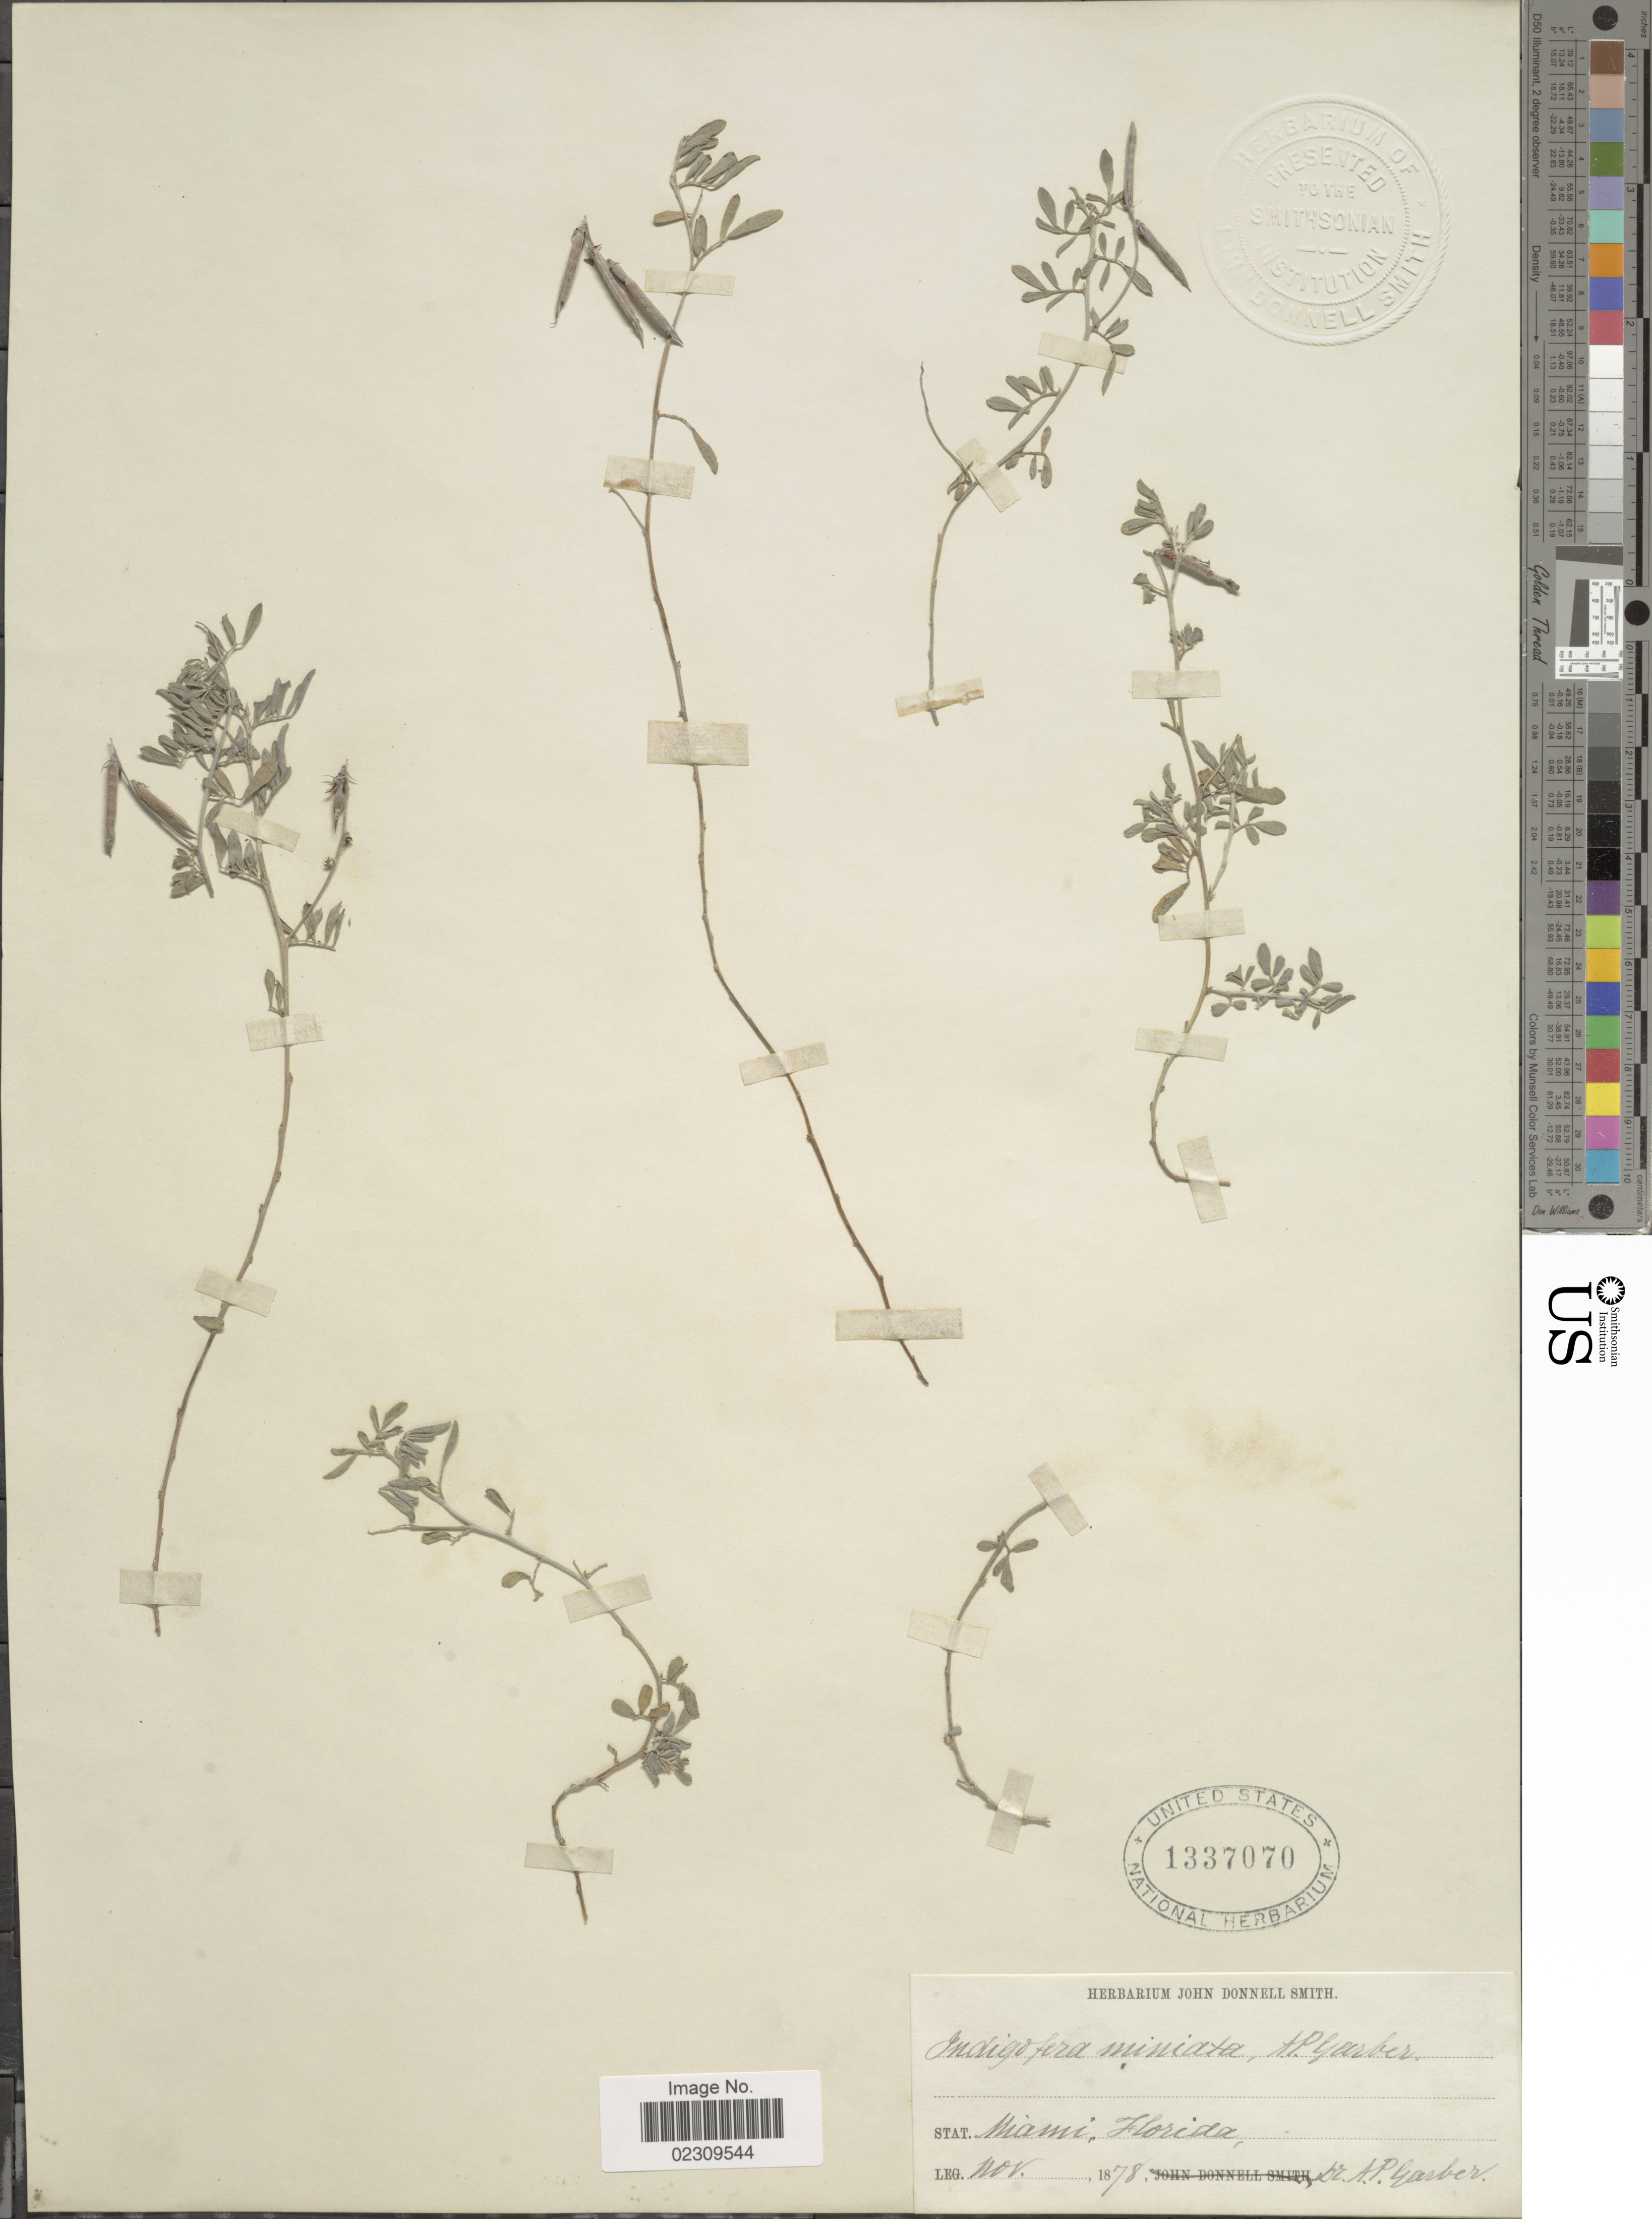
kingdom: Plantae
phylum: Tracheophyta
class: Magnoliopsida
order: Fabales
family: Fabaceae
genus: Indigofera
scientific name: Indigofera miniata var. leptosepala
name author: Ortega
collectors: A. P. Garber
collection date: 1878-11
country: United States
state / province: Florida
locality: Miami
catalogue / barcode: US 1337070